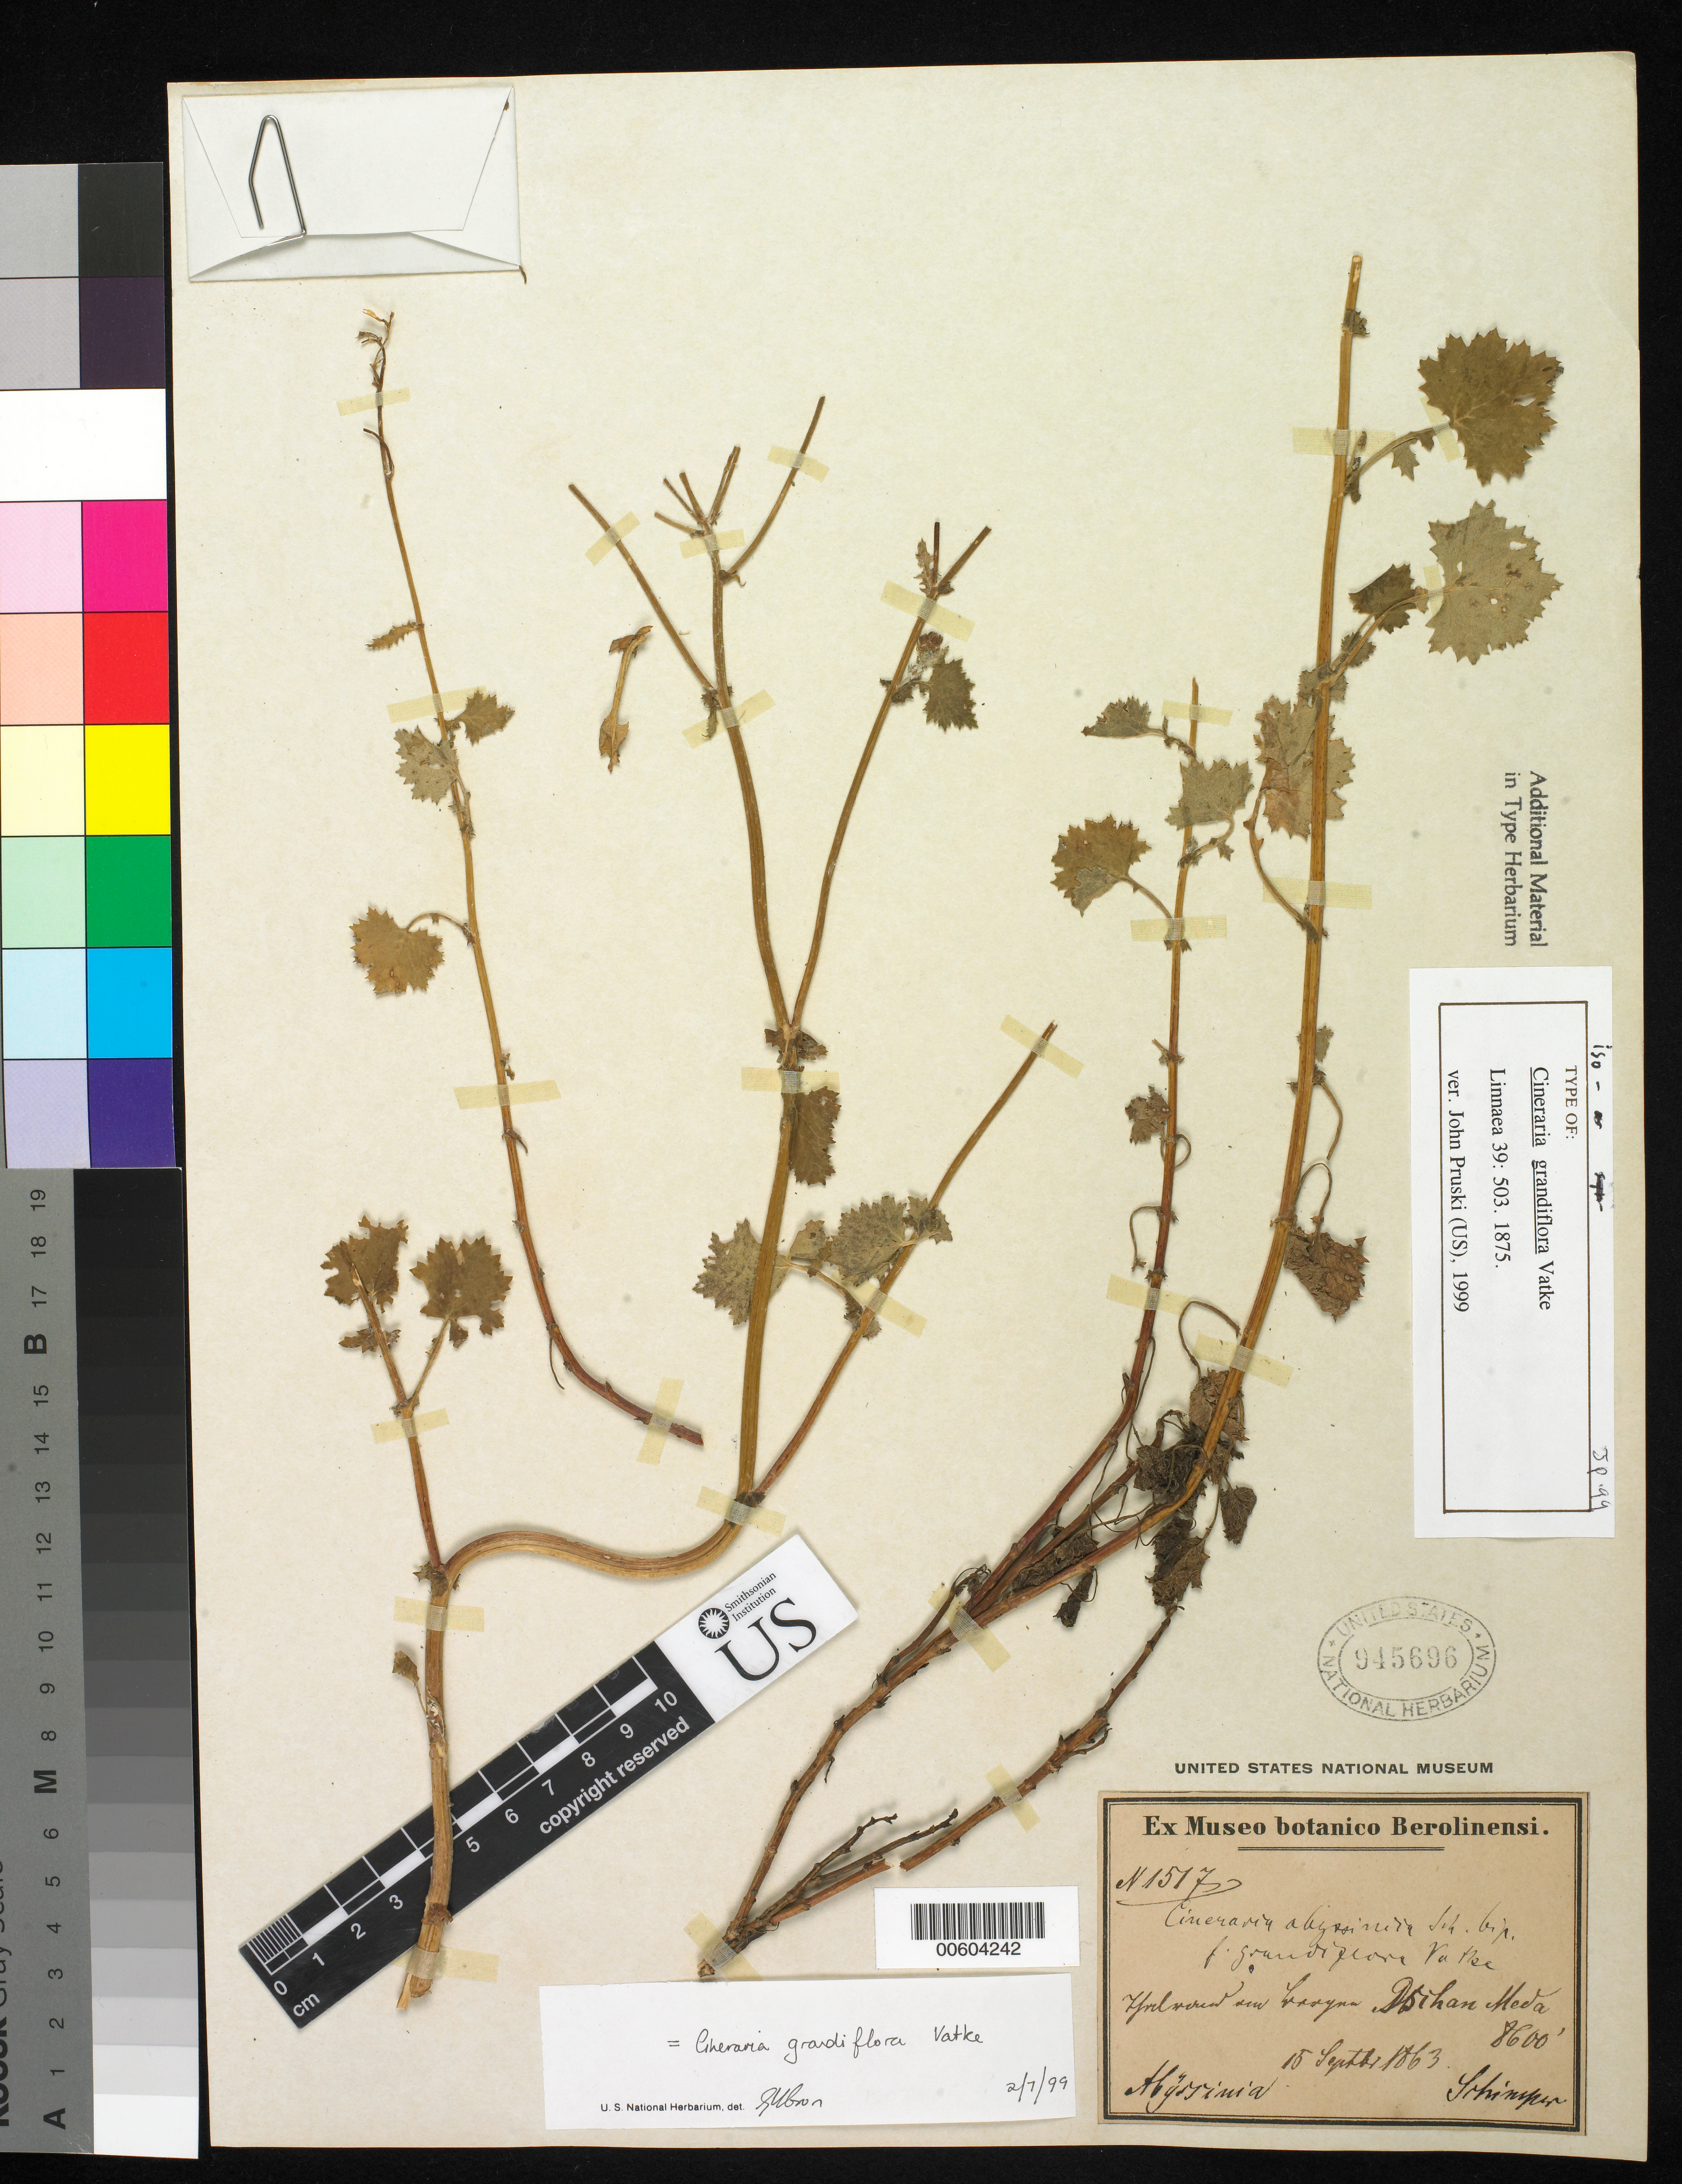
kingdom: Plantae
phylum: Tracheophyta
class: Magnoliopsida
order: Asterales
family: Asteraceae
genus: Cineraria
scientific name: Cineraria grandiflora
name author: Vatke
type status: Isotype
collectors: G. W. Schimper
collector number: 1517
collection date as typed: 15 Sep 1863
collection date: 1863-09-15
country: Ethiopia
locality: Dschan Meda.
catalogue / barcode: US 945696